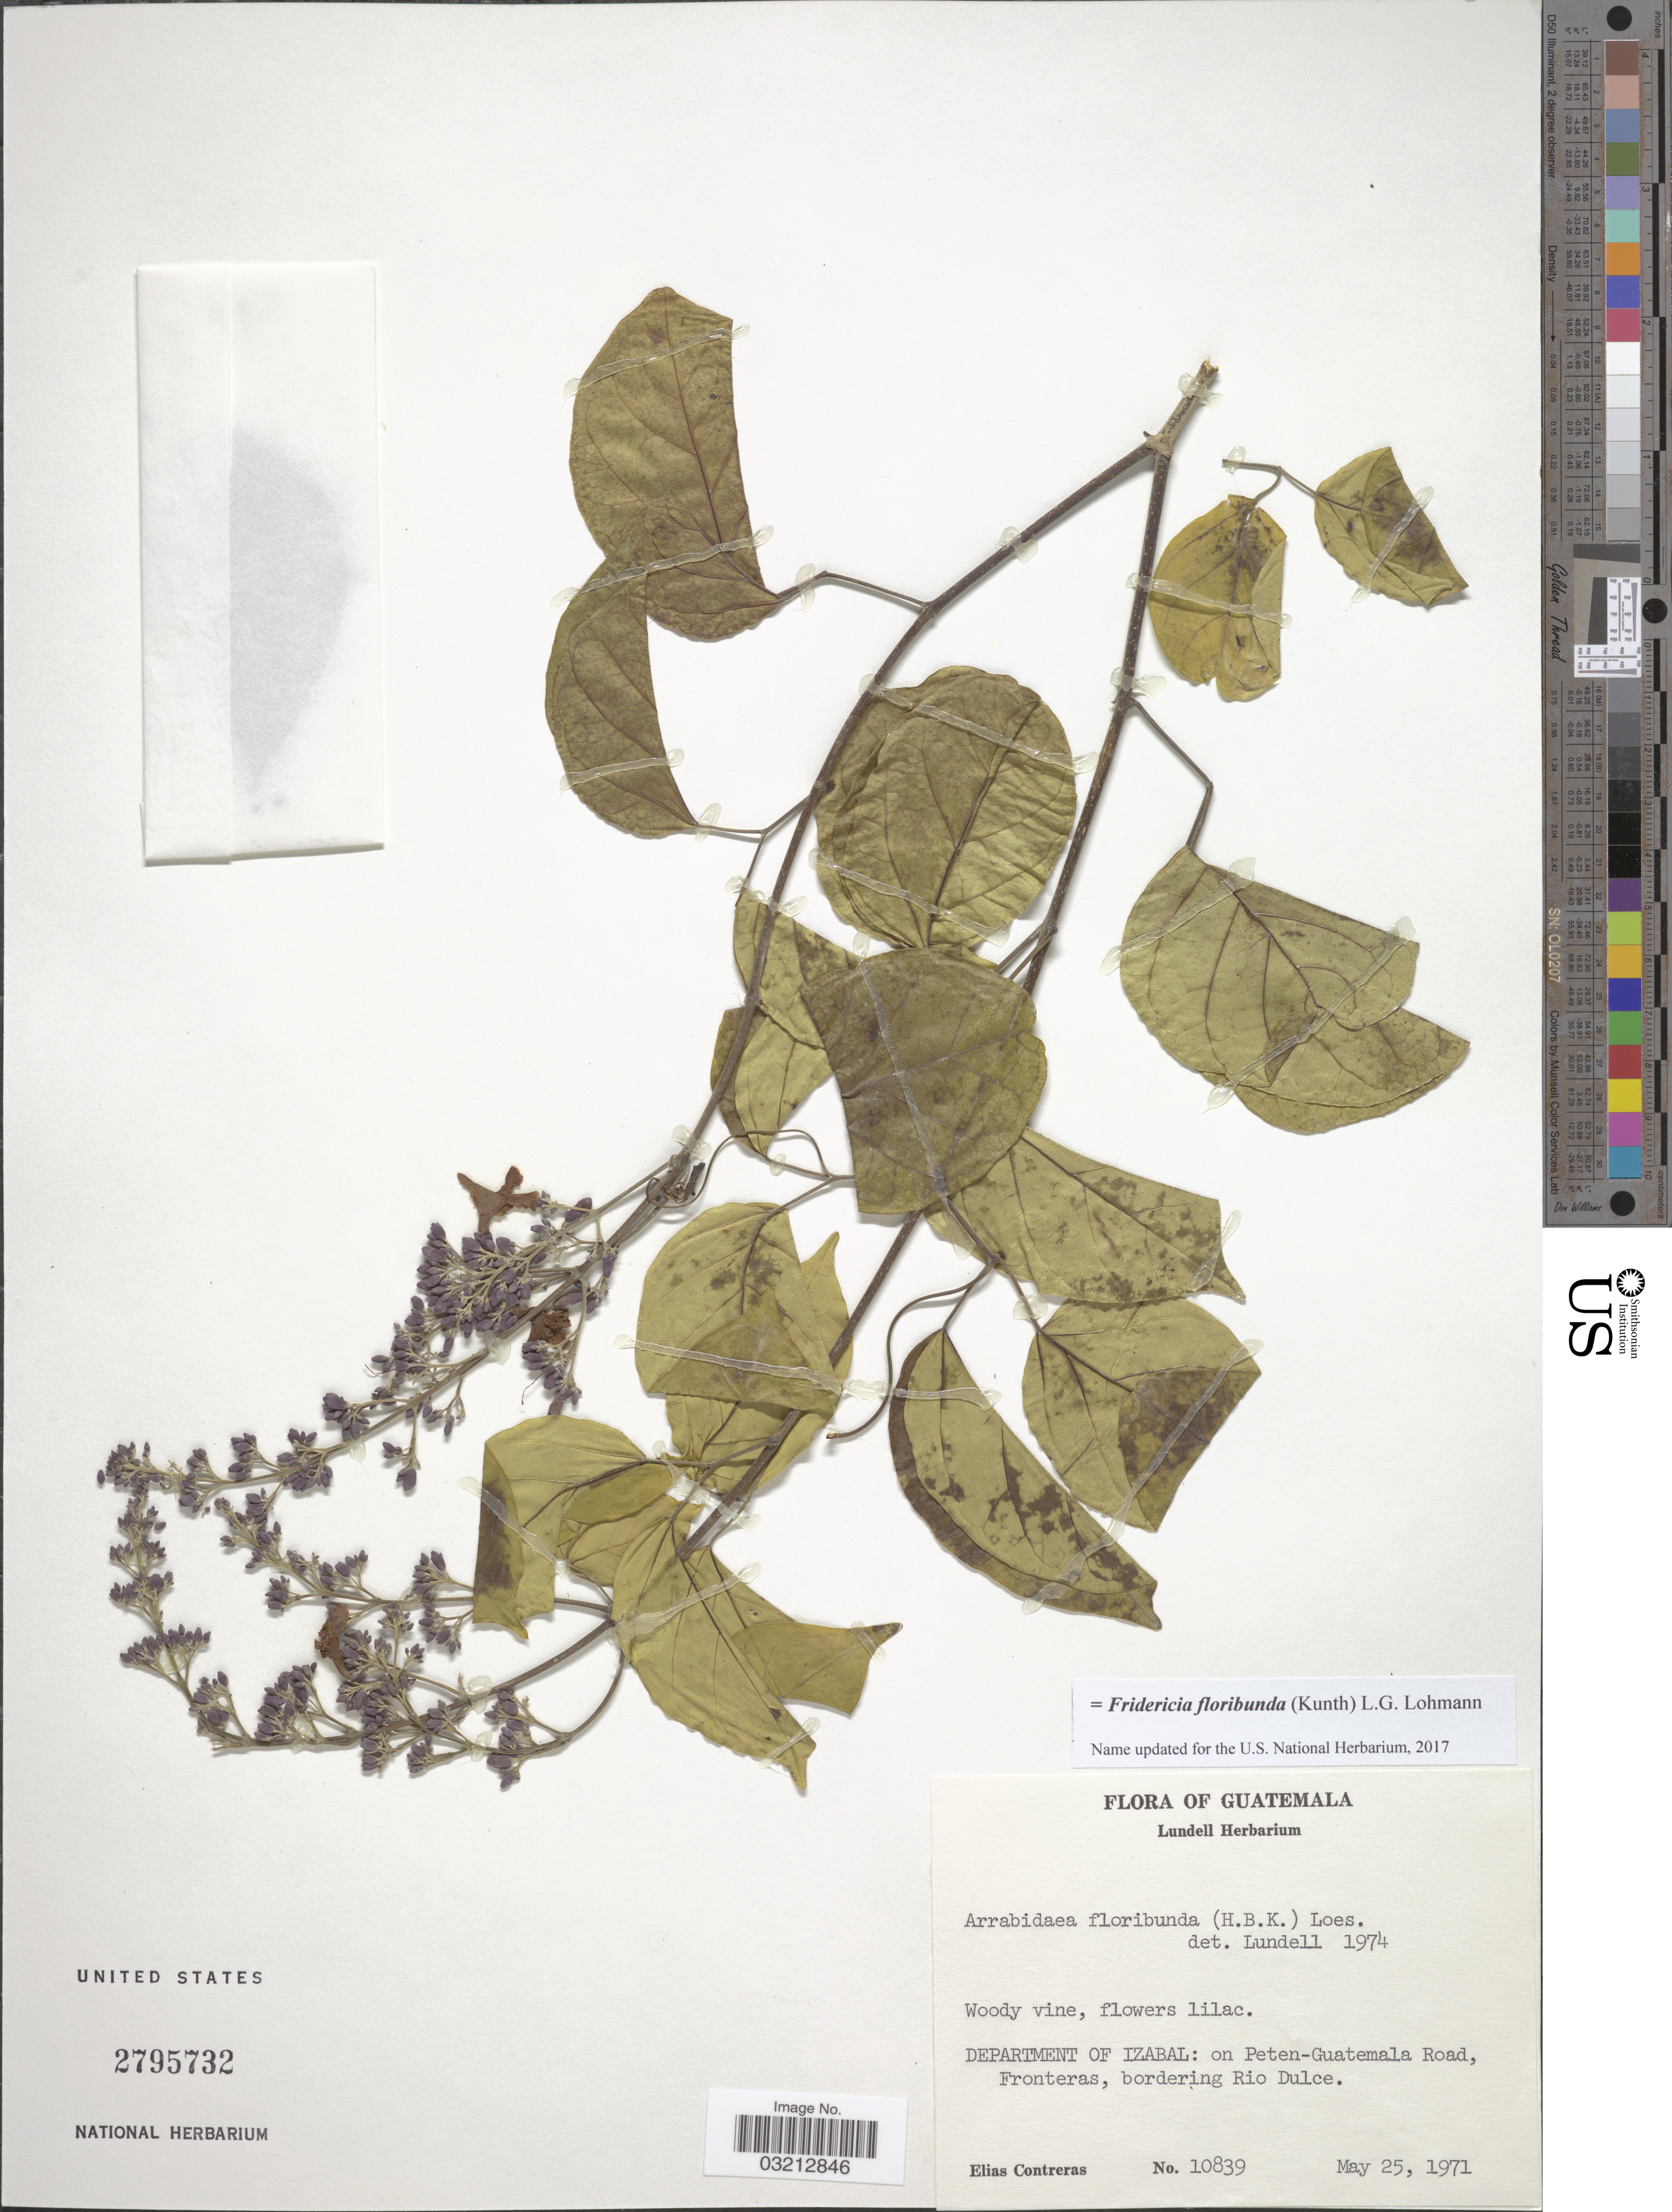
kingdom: Plantae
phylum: Tracheophyta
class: Magnoliopsida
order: Lamiales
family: Bignoniaceae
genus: Fridericia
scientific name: Fridericia floribunda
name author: (Kunth) L.G. Lohmann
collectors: E. Contreras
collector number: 10839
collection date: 1971-05-25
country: Guatemala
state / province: Izabal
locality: Department of Izabal: on Peten-Guatemala Road, Fronteras, bordering Rio Dulce.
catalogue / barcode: US 2795732